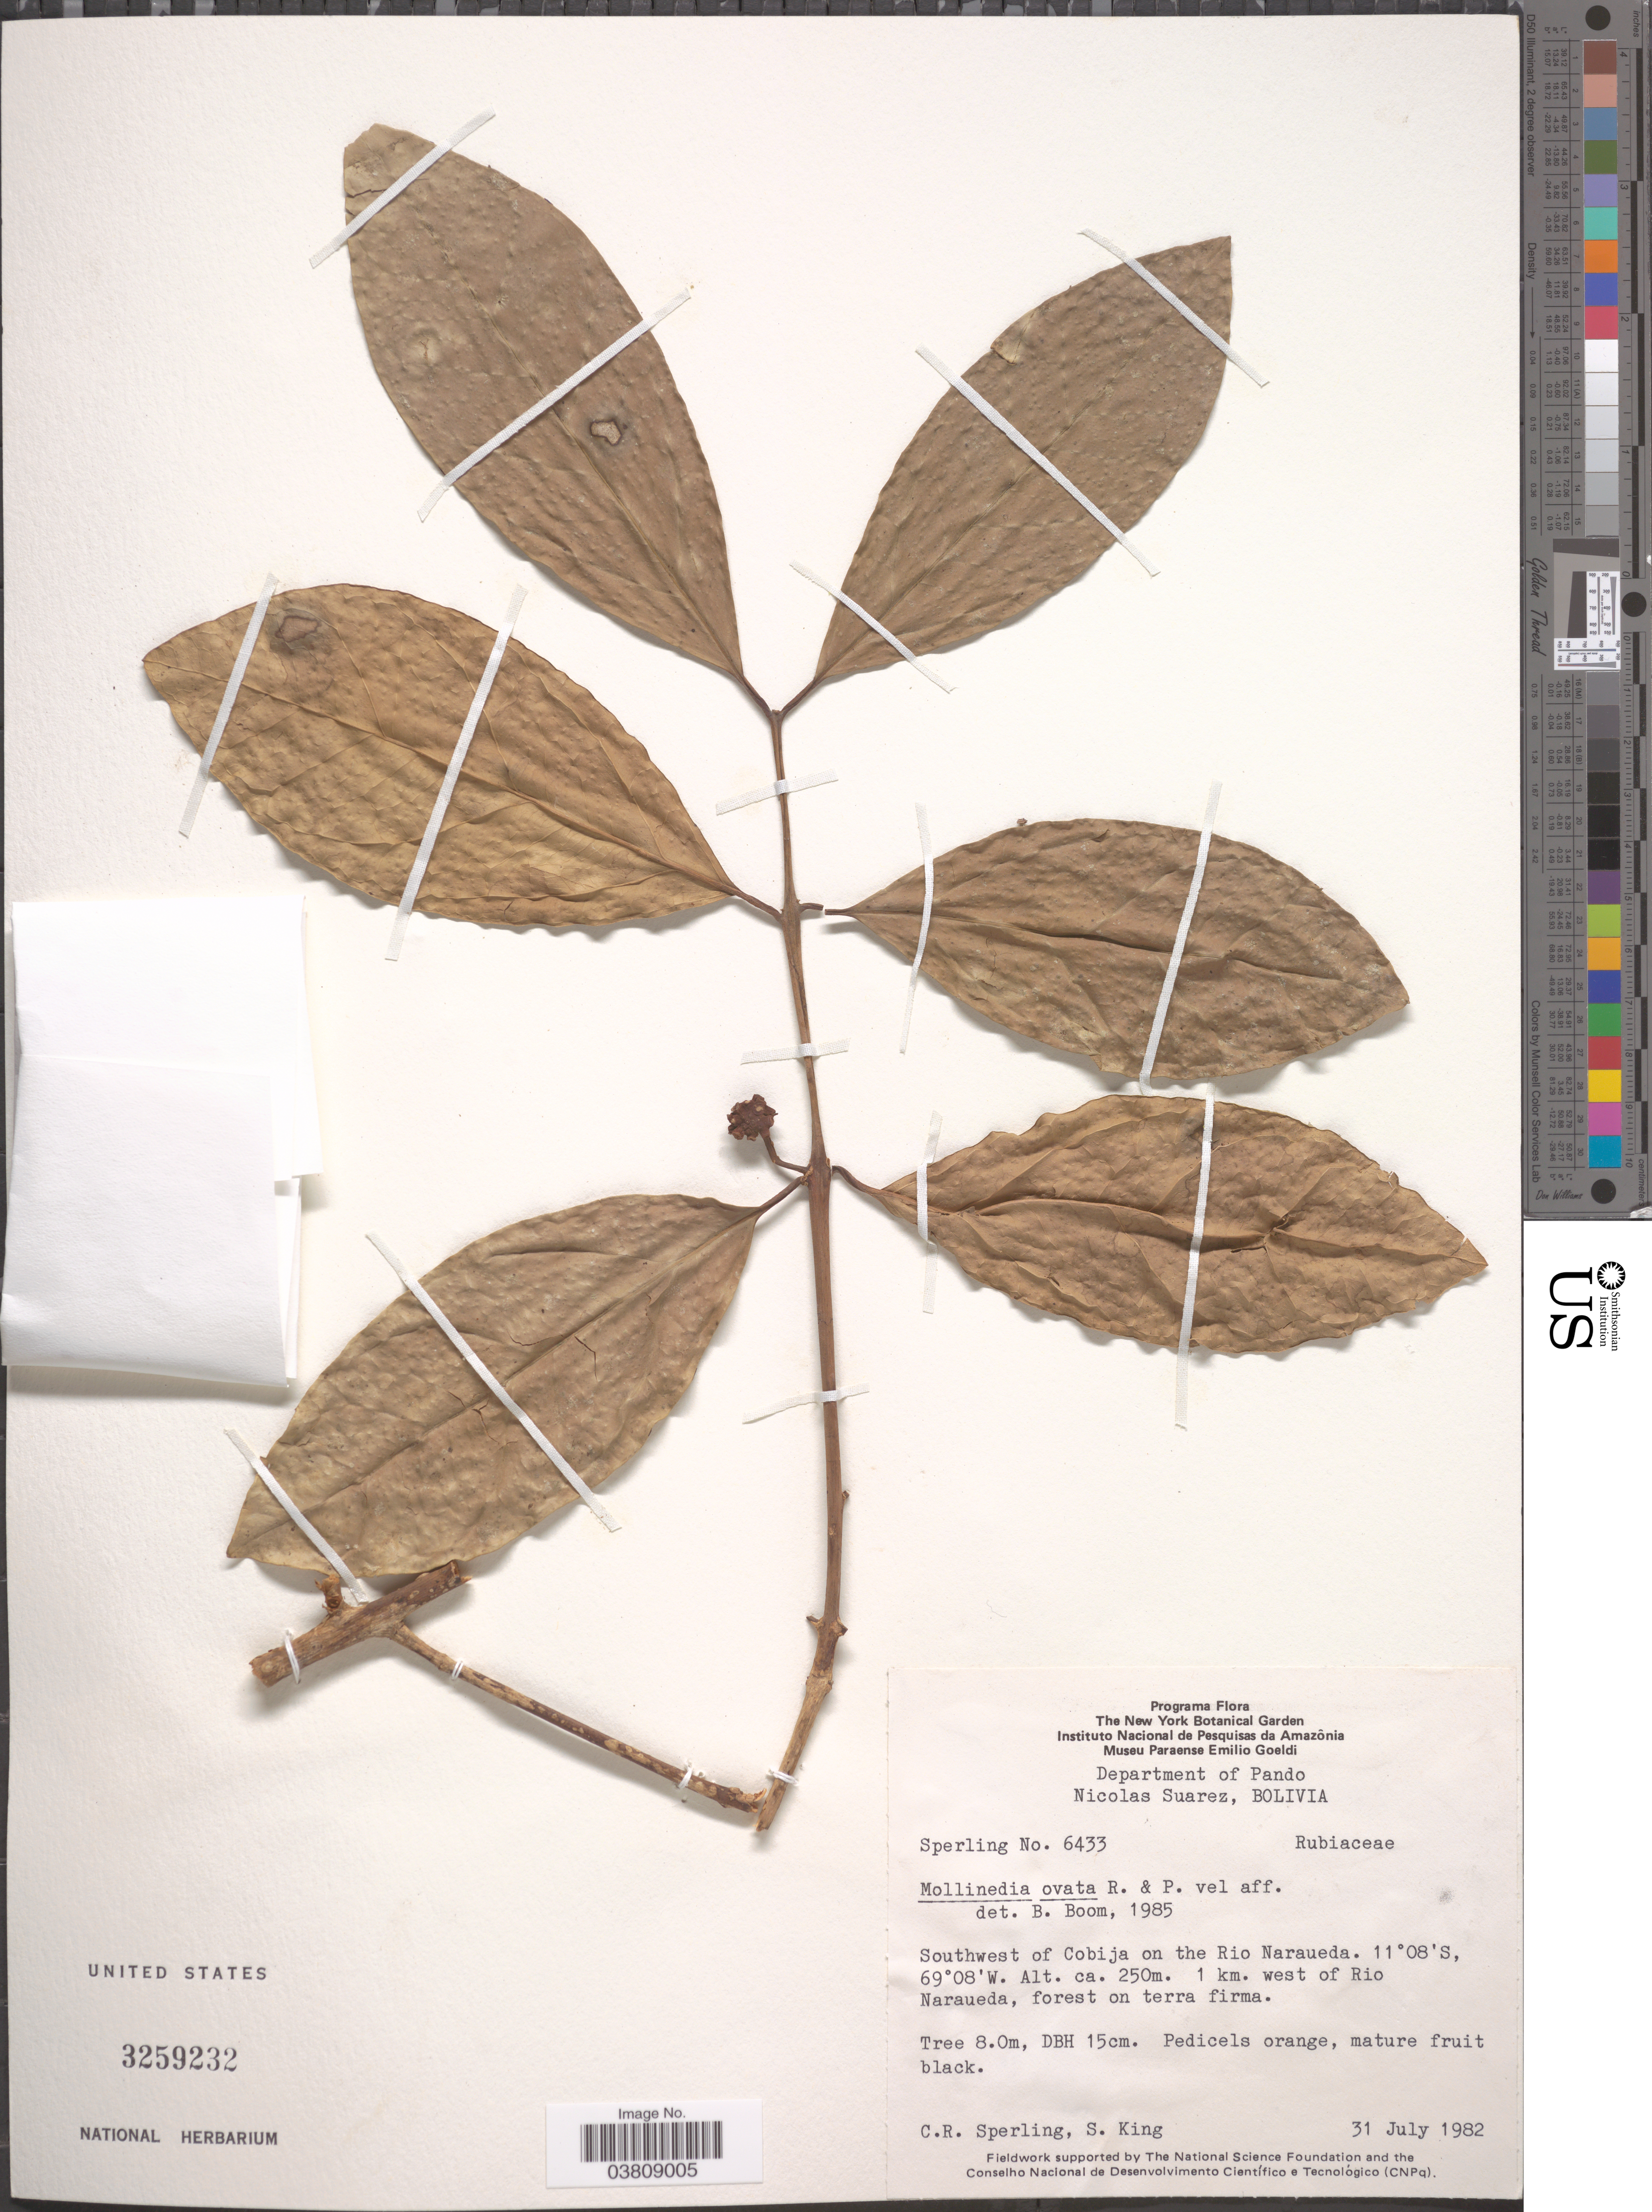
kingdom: Plantae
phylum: Tracheophyta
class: Magnoliopsida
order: Laurales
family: Monimiaceae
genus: Mollinedia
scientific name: Mollinedia ovata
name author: Ruiz & Pav.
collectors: C. R. Sperling & S. King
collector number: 6433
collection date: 1982-07-31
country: Bolivia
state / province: Pando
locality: Department of Pando. Nicolas Suarez. Southwest of Cobija on the Rio Naraueda. 1 km. west of Rio naraueda, forest on terra firma.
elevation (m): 250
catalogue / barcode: US 3259232